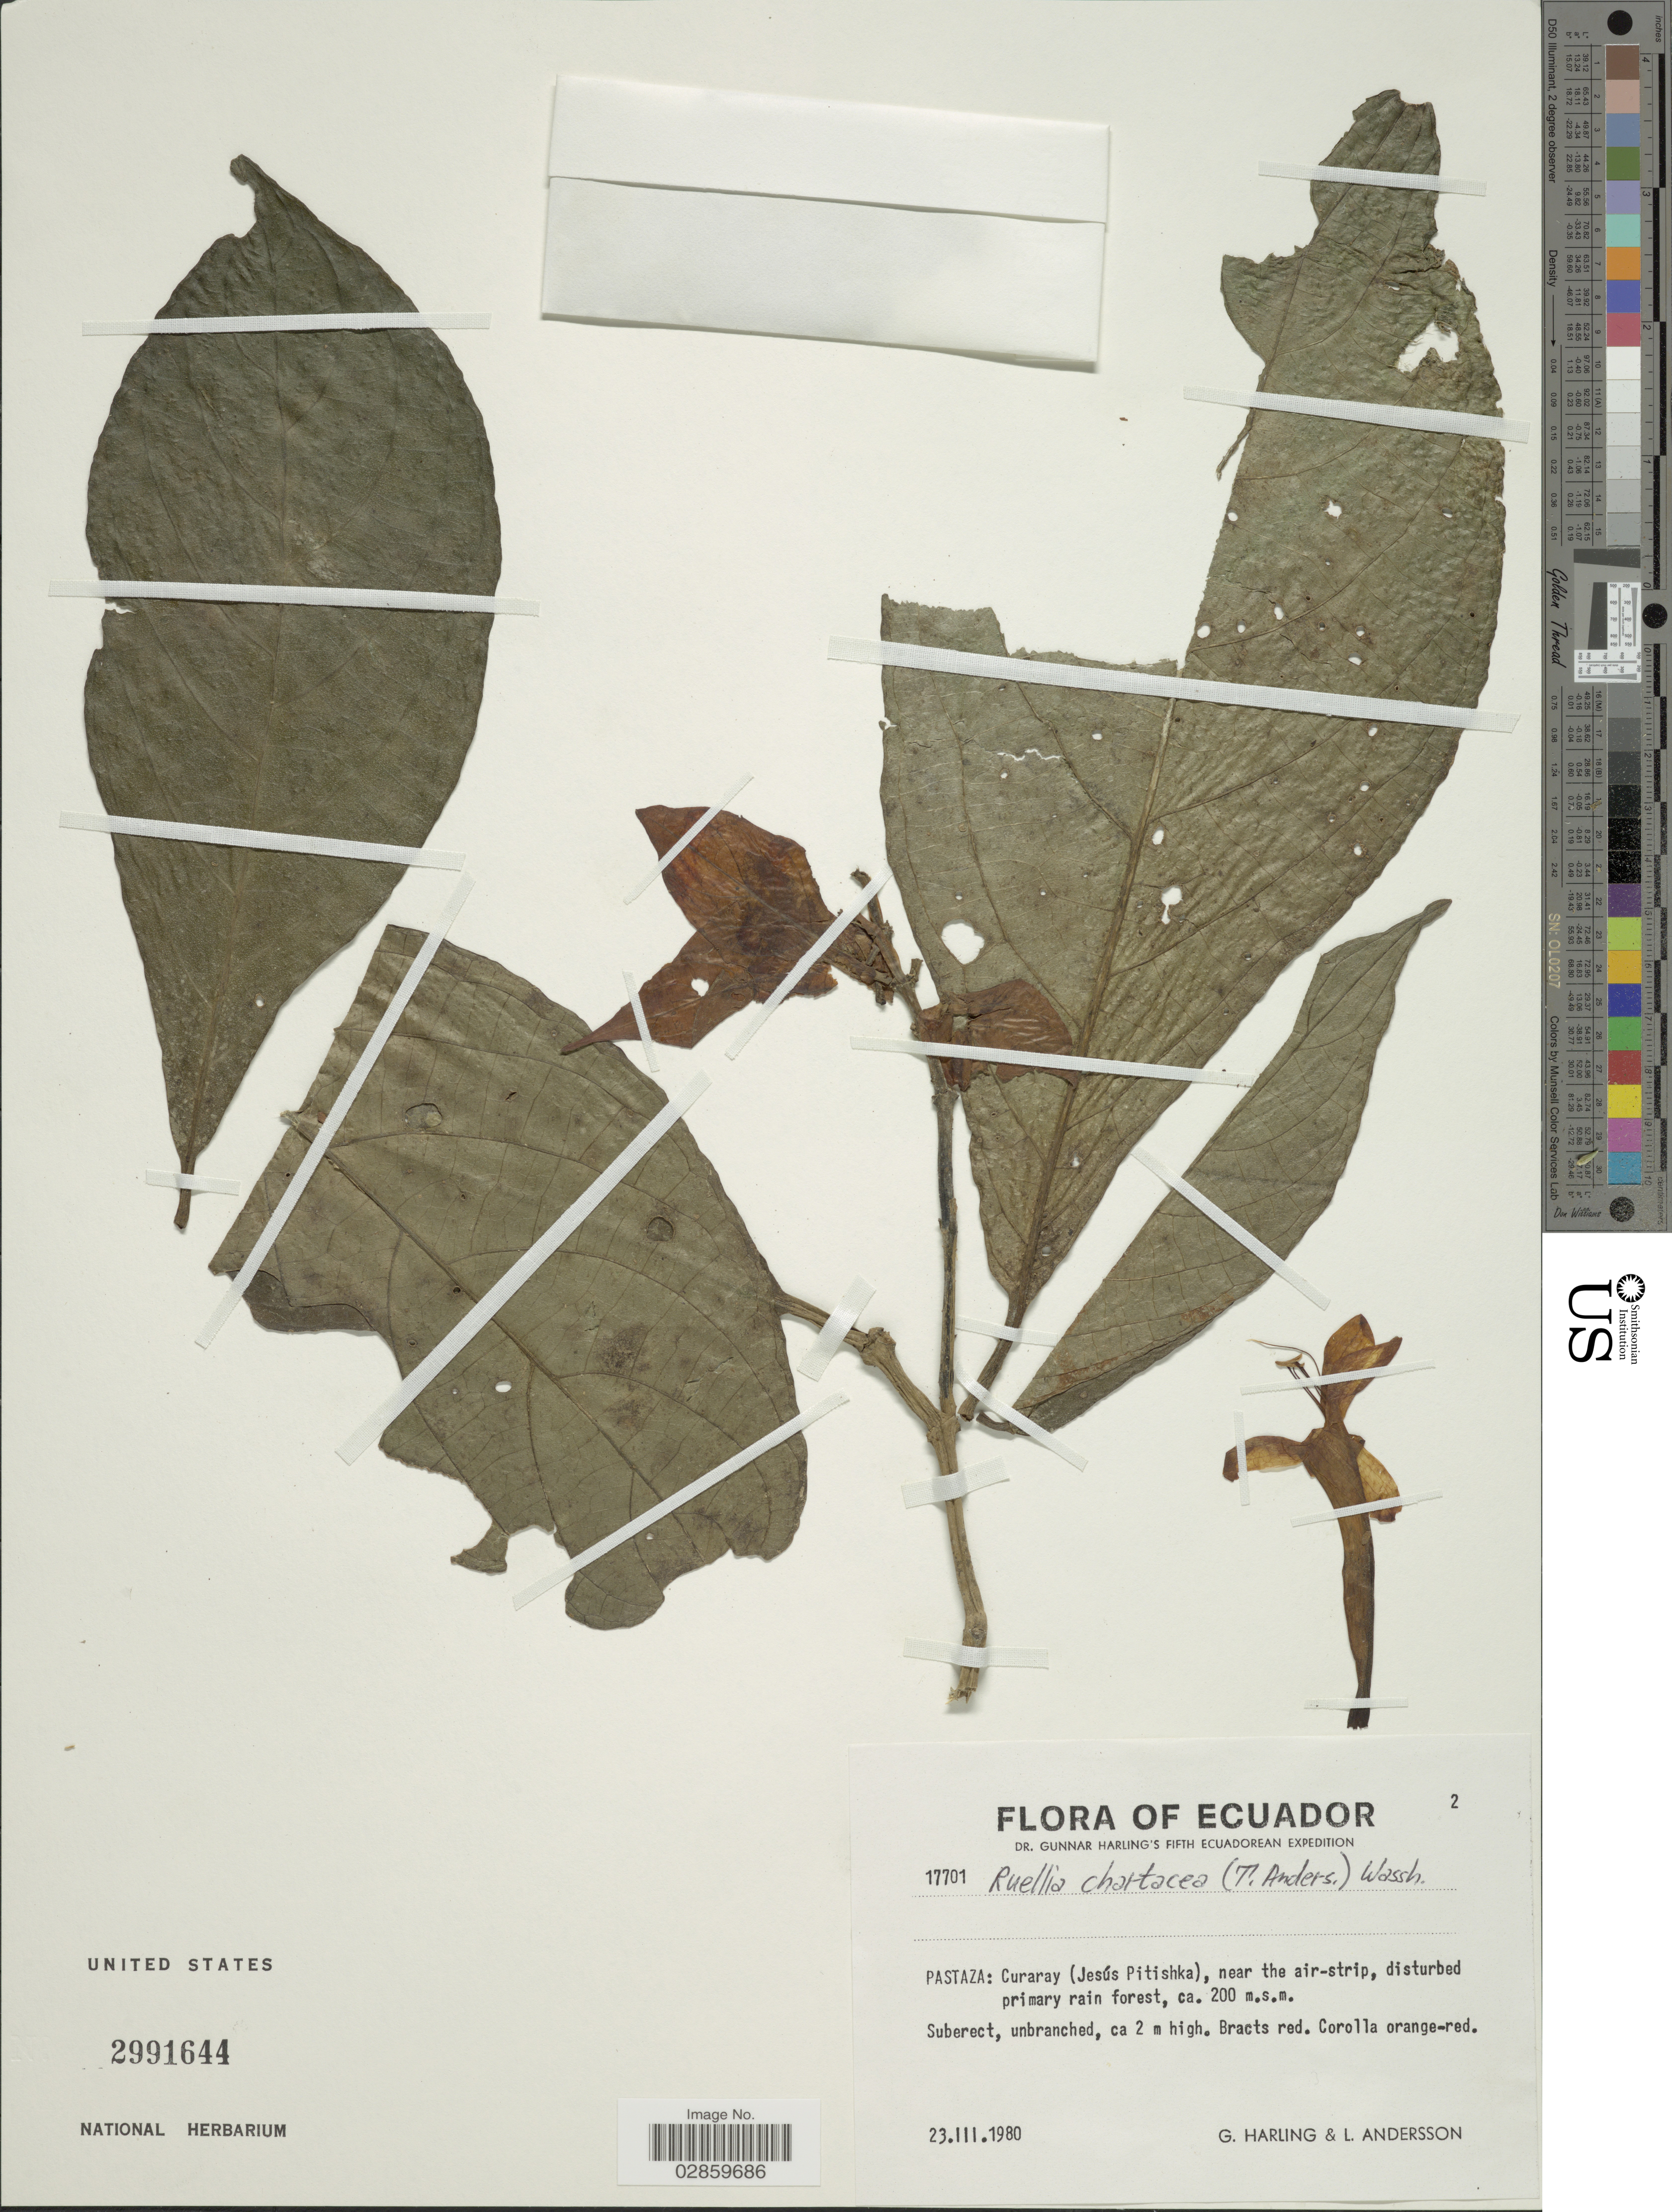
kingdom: Plantae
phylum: Tracheophyta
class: Magnoliopsida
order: Lamiales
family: Acanthaceae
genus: Ruellia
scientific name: Ruellia chartacea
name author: (T. Anderson) Wassh.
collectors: G. Harling & L. Andersson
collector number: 17701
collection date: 1980-03-23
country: Ecuador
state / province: Pastaza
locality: Curaray (Jesús Pitishka), near the air-strip.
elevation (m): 200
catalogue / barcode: US 2991644